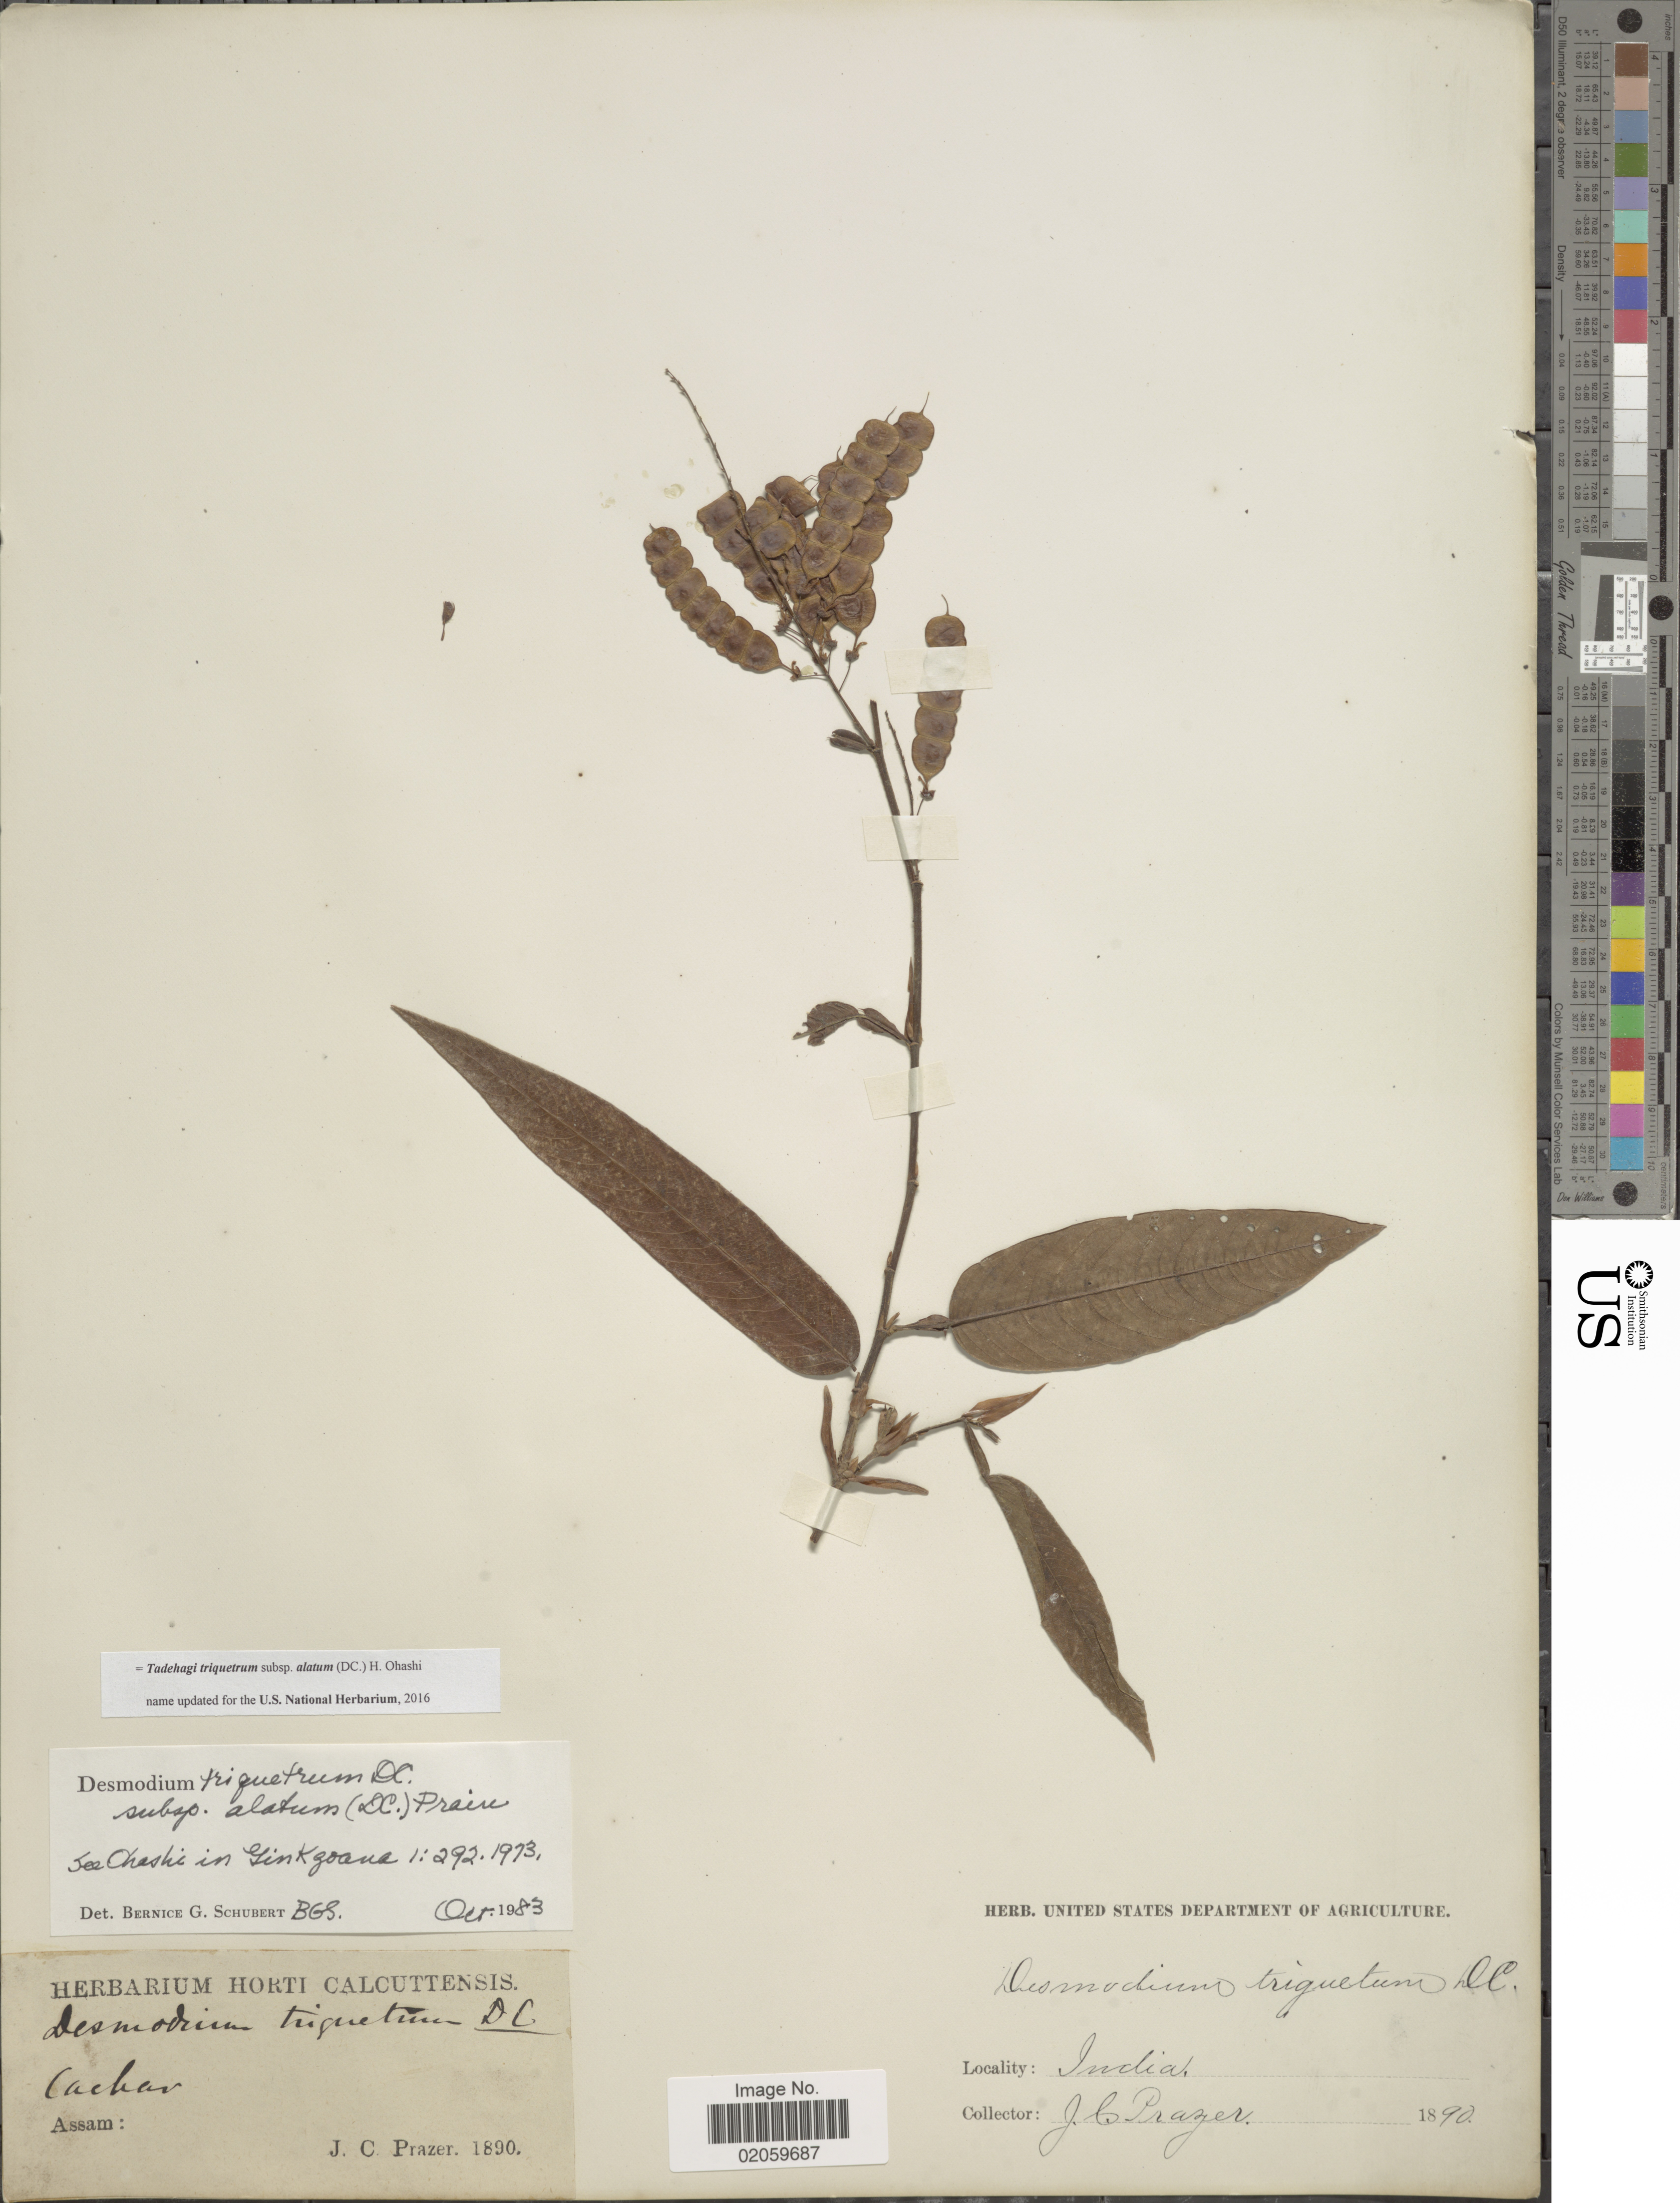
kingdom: Plantae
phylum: Tracheophyta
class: Magnoliopsida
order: Fabales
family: Fabaceae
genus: Tadehagi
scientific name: Tadehagi triquetrum subsp. alatum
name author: (DC.) H. Ohashi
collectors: J. Prazer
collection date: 1890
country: India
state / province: Assam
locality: Chachar